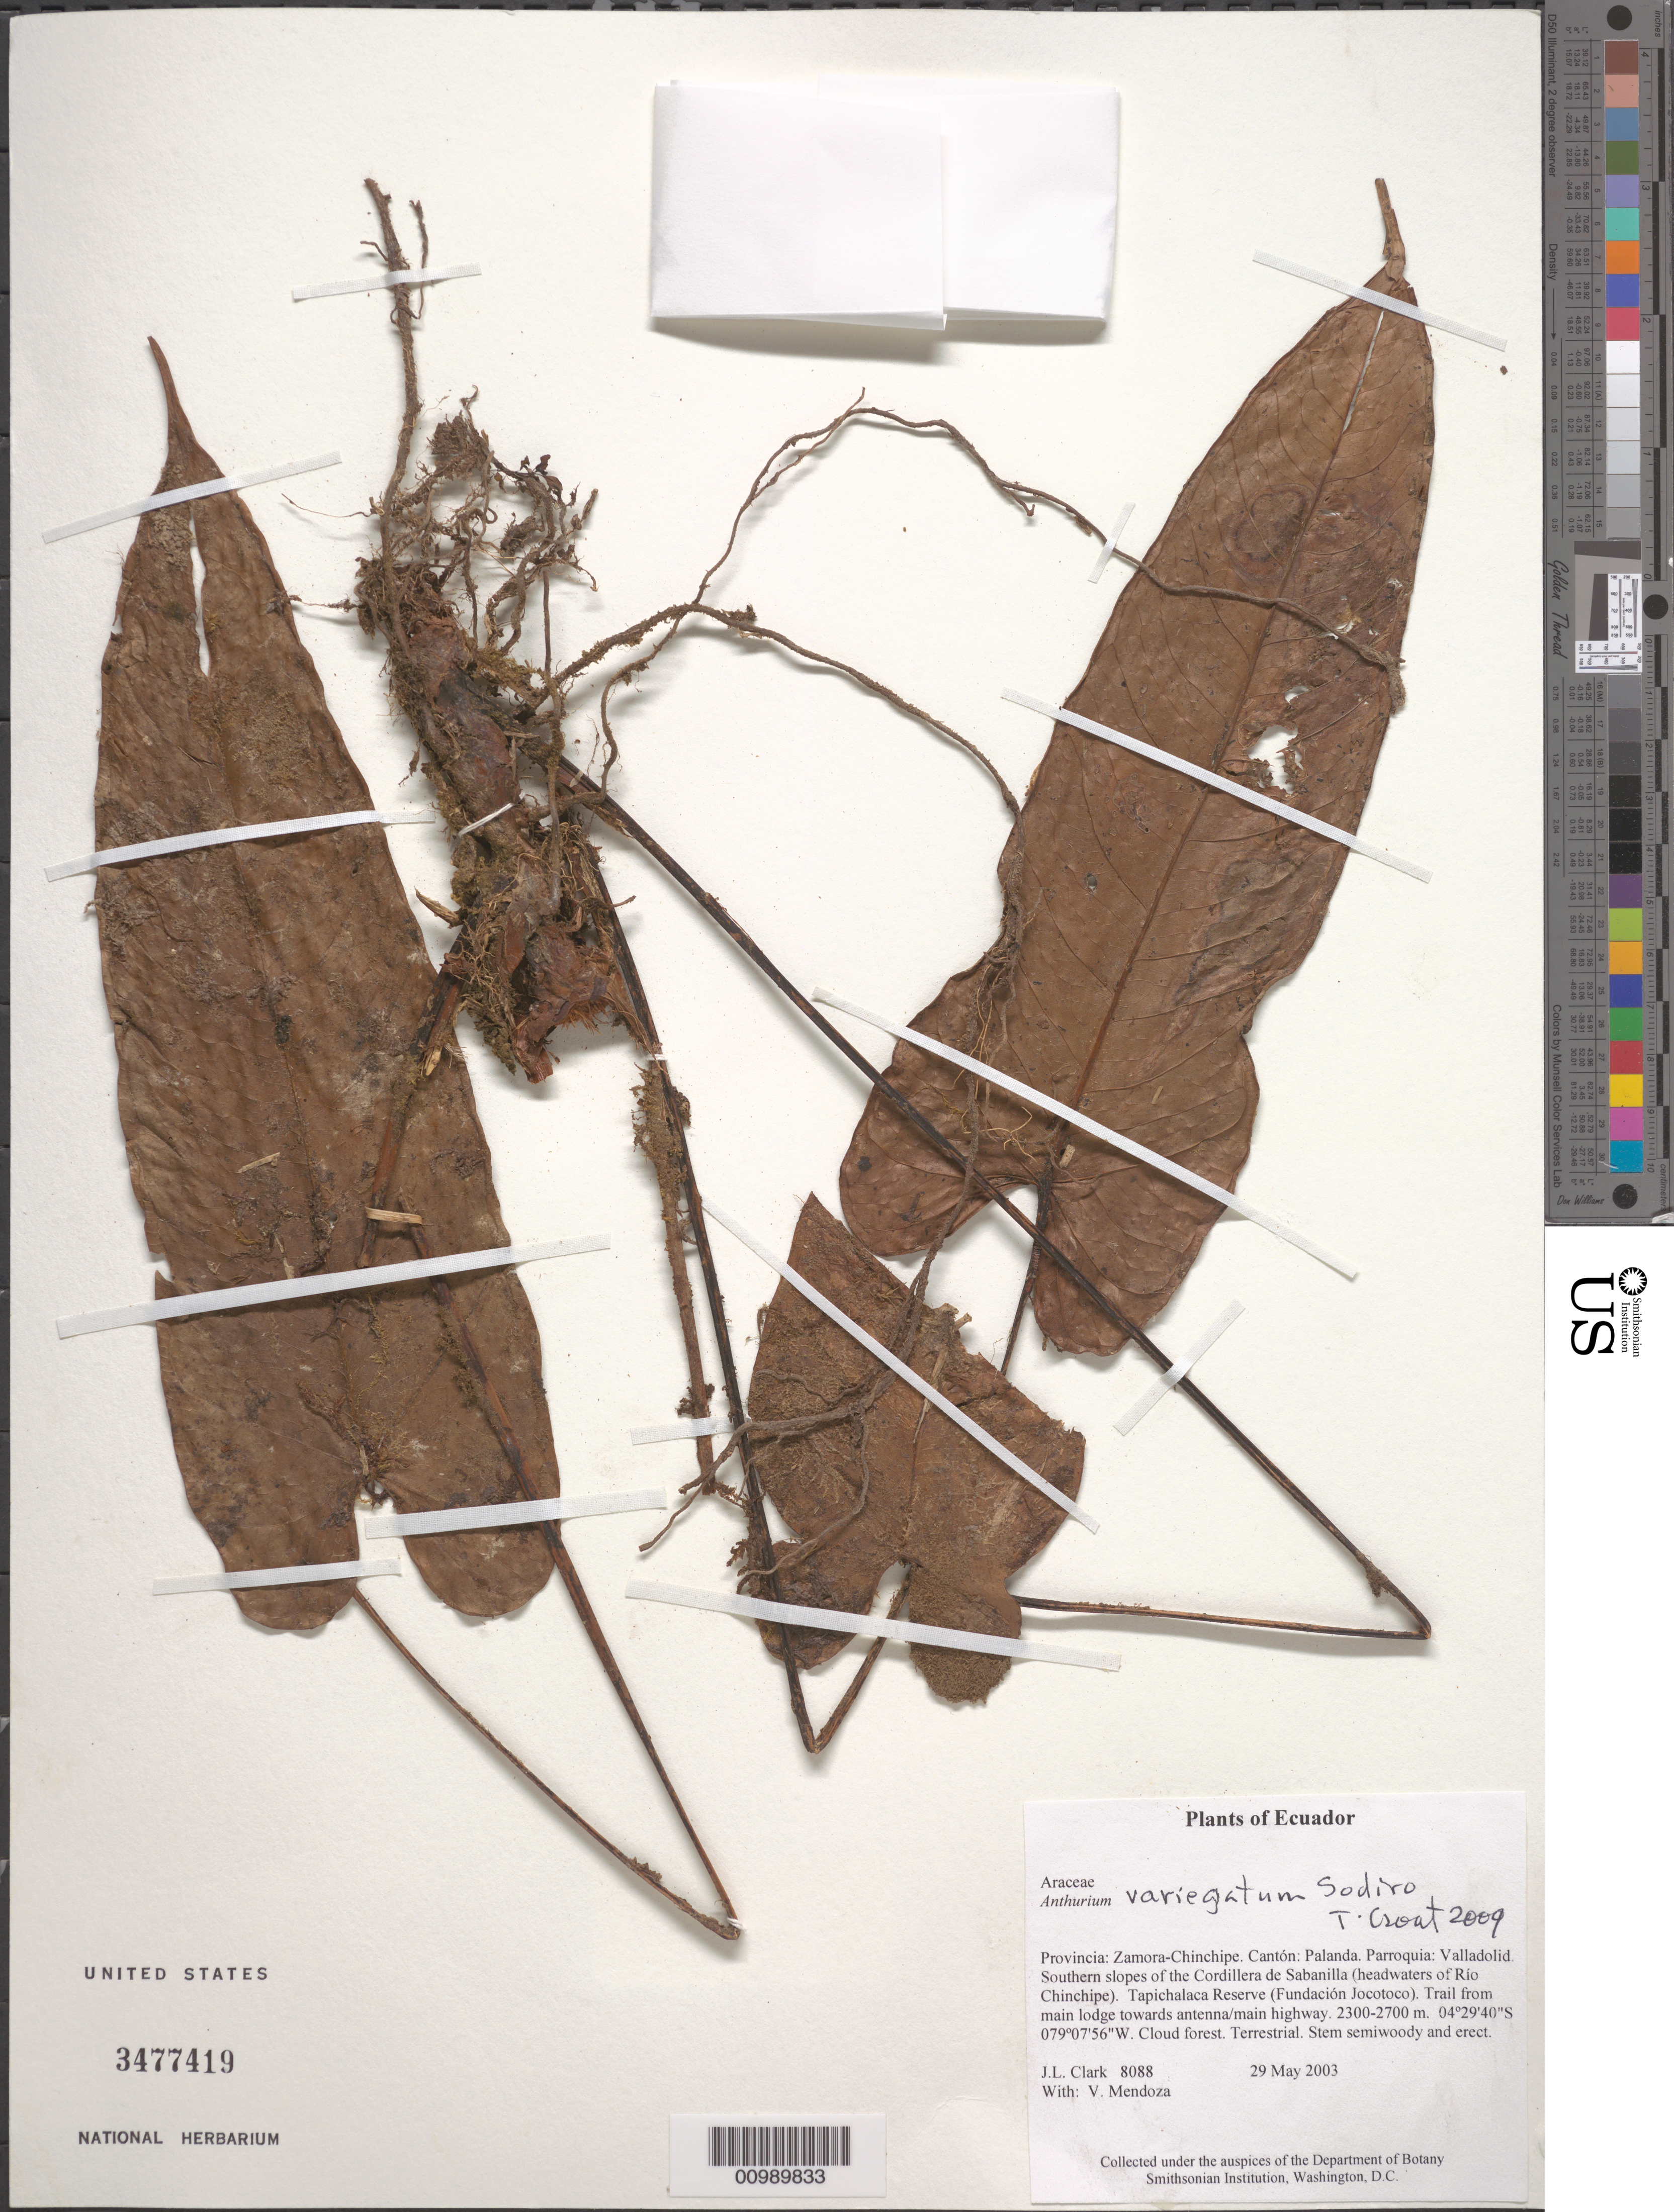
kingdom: Plantae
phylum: Tracheophyta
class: Liliopsida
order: Alismatales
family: Araceae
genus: Anthurium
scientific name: Anthurium variegatum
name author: Sodiro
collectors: J. L. Clark & V. Mendoza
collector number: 8088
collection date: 2003-05-29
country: Ecuador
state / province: Zamora-Chinchipe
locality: Cantón: Palanda. Parroquia: Valladolid. Southern slopes of the Cordillera de Sabanilla (headwaters of Río Chinchipe). Tapichalaca Reserve (Fundación Jocotoco). Trail from main lodge towards antenna/main highway.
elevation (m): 2300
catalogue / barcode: US 3477419